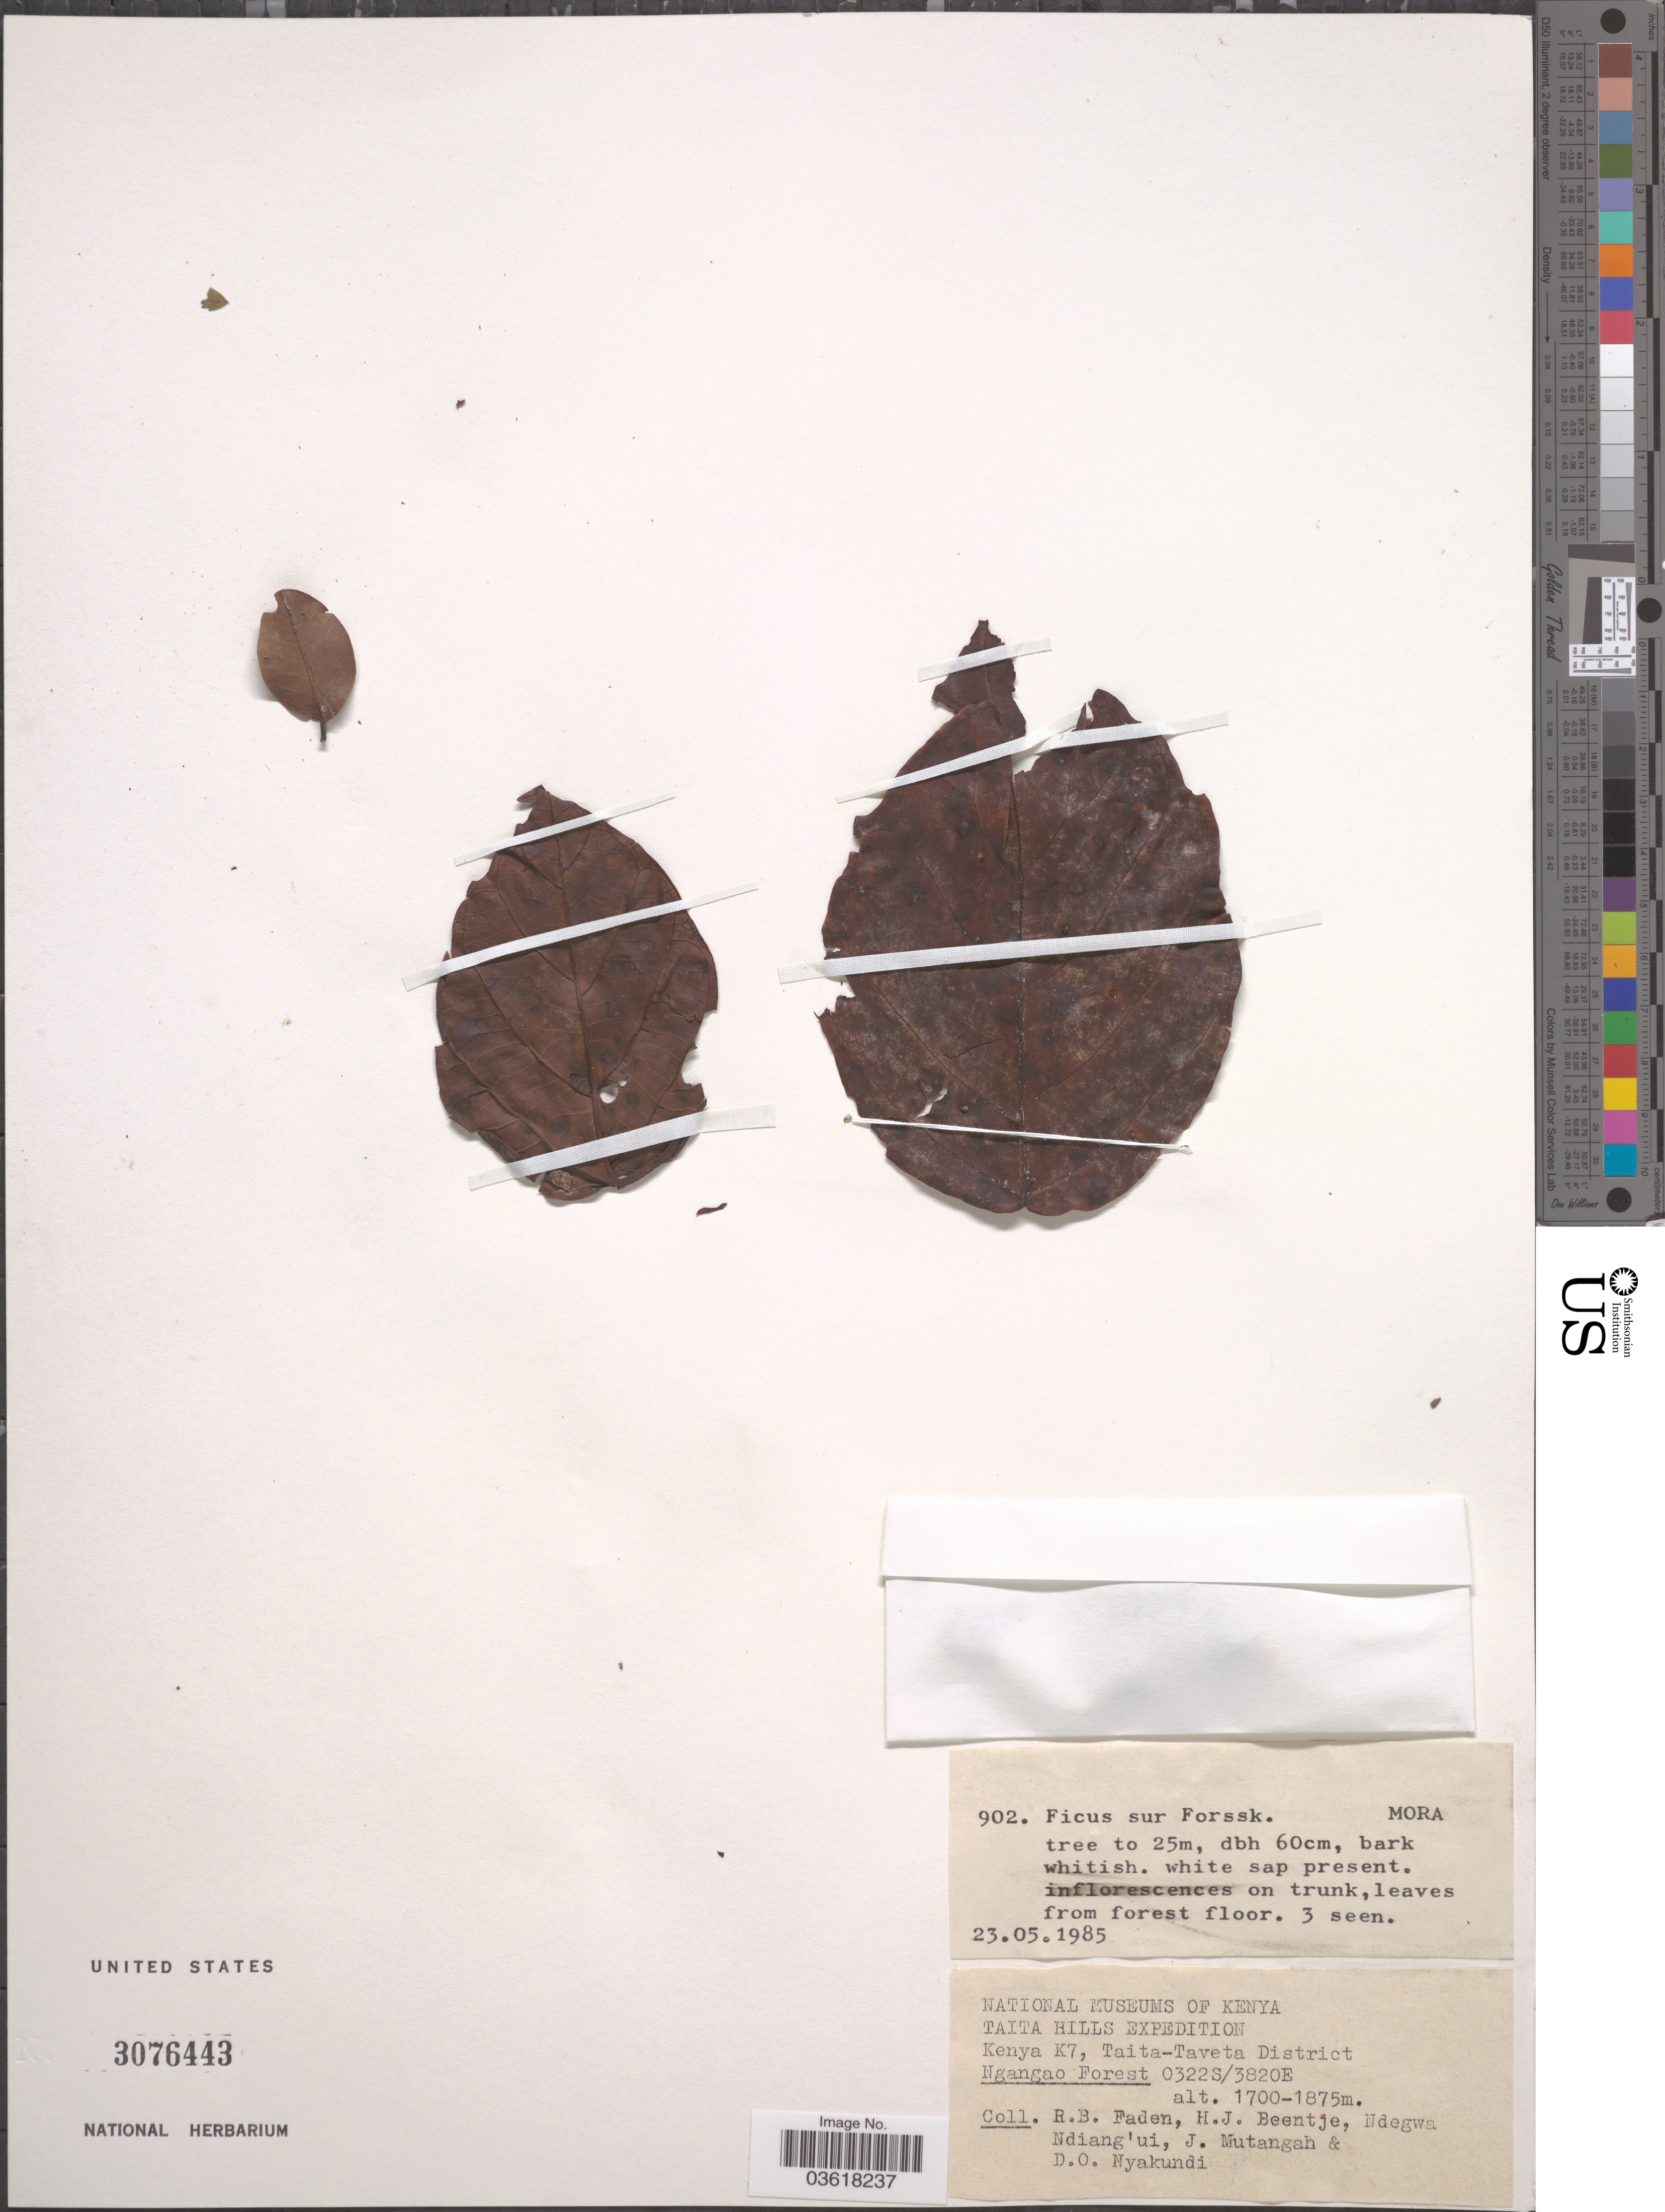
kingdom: Plantae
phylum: Tracheophyta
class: Magnoliopsida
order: Rosales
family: Moraceae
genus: Ficus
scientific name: Ficus sp.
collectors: R. B. Faden, H. J. Beentje, Ndegwa Ndiang'ui, J. Mutangah & D. Nyakundi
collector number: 902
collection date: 1985-05-23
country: Kenya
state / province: Taita Taveta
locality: Taita Hills. K7, Taita-Taveta District. Ngangao Forest.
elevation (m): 1700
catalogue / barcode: US 3076443